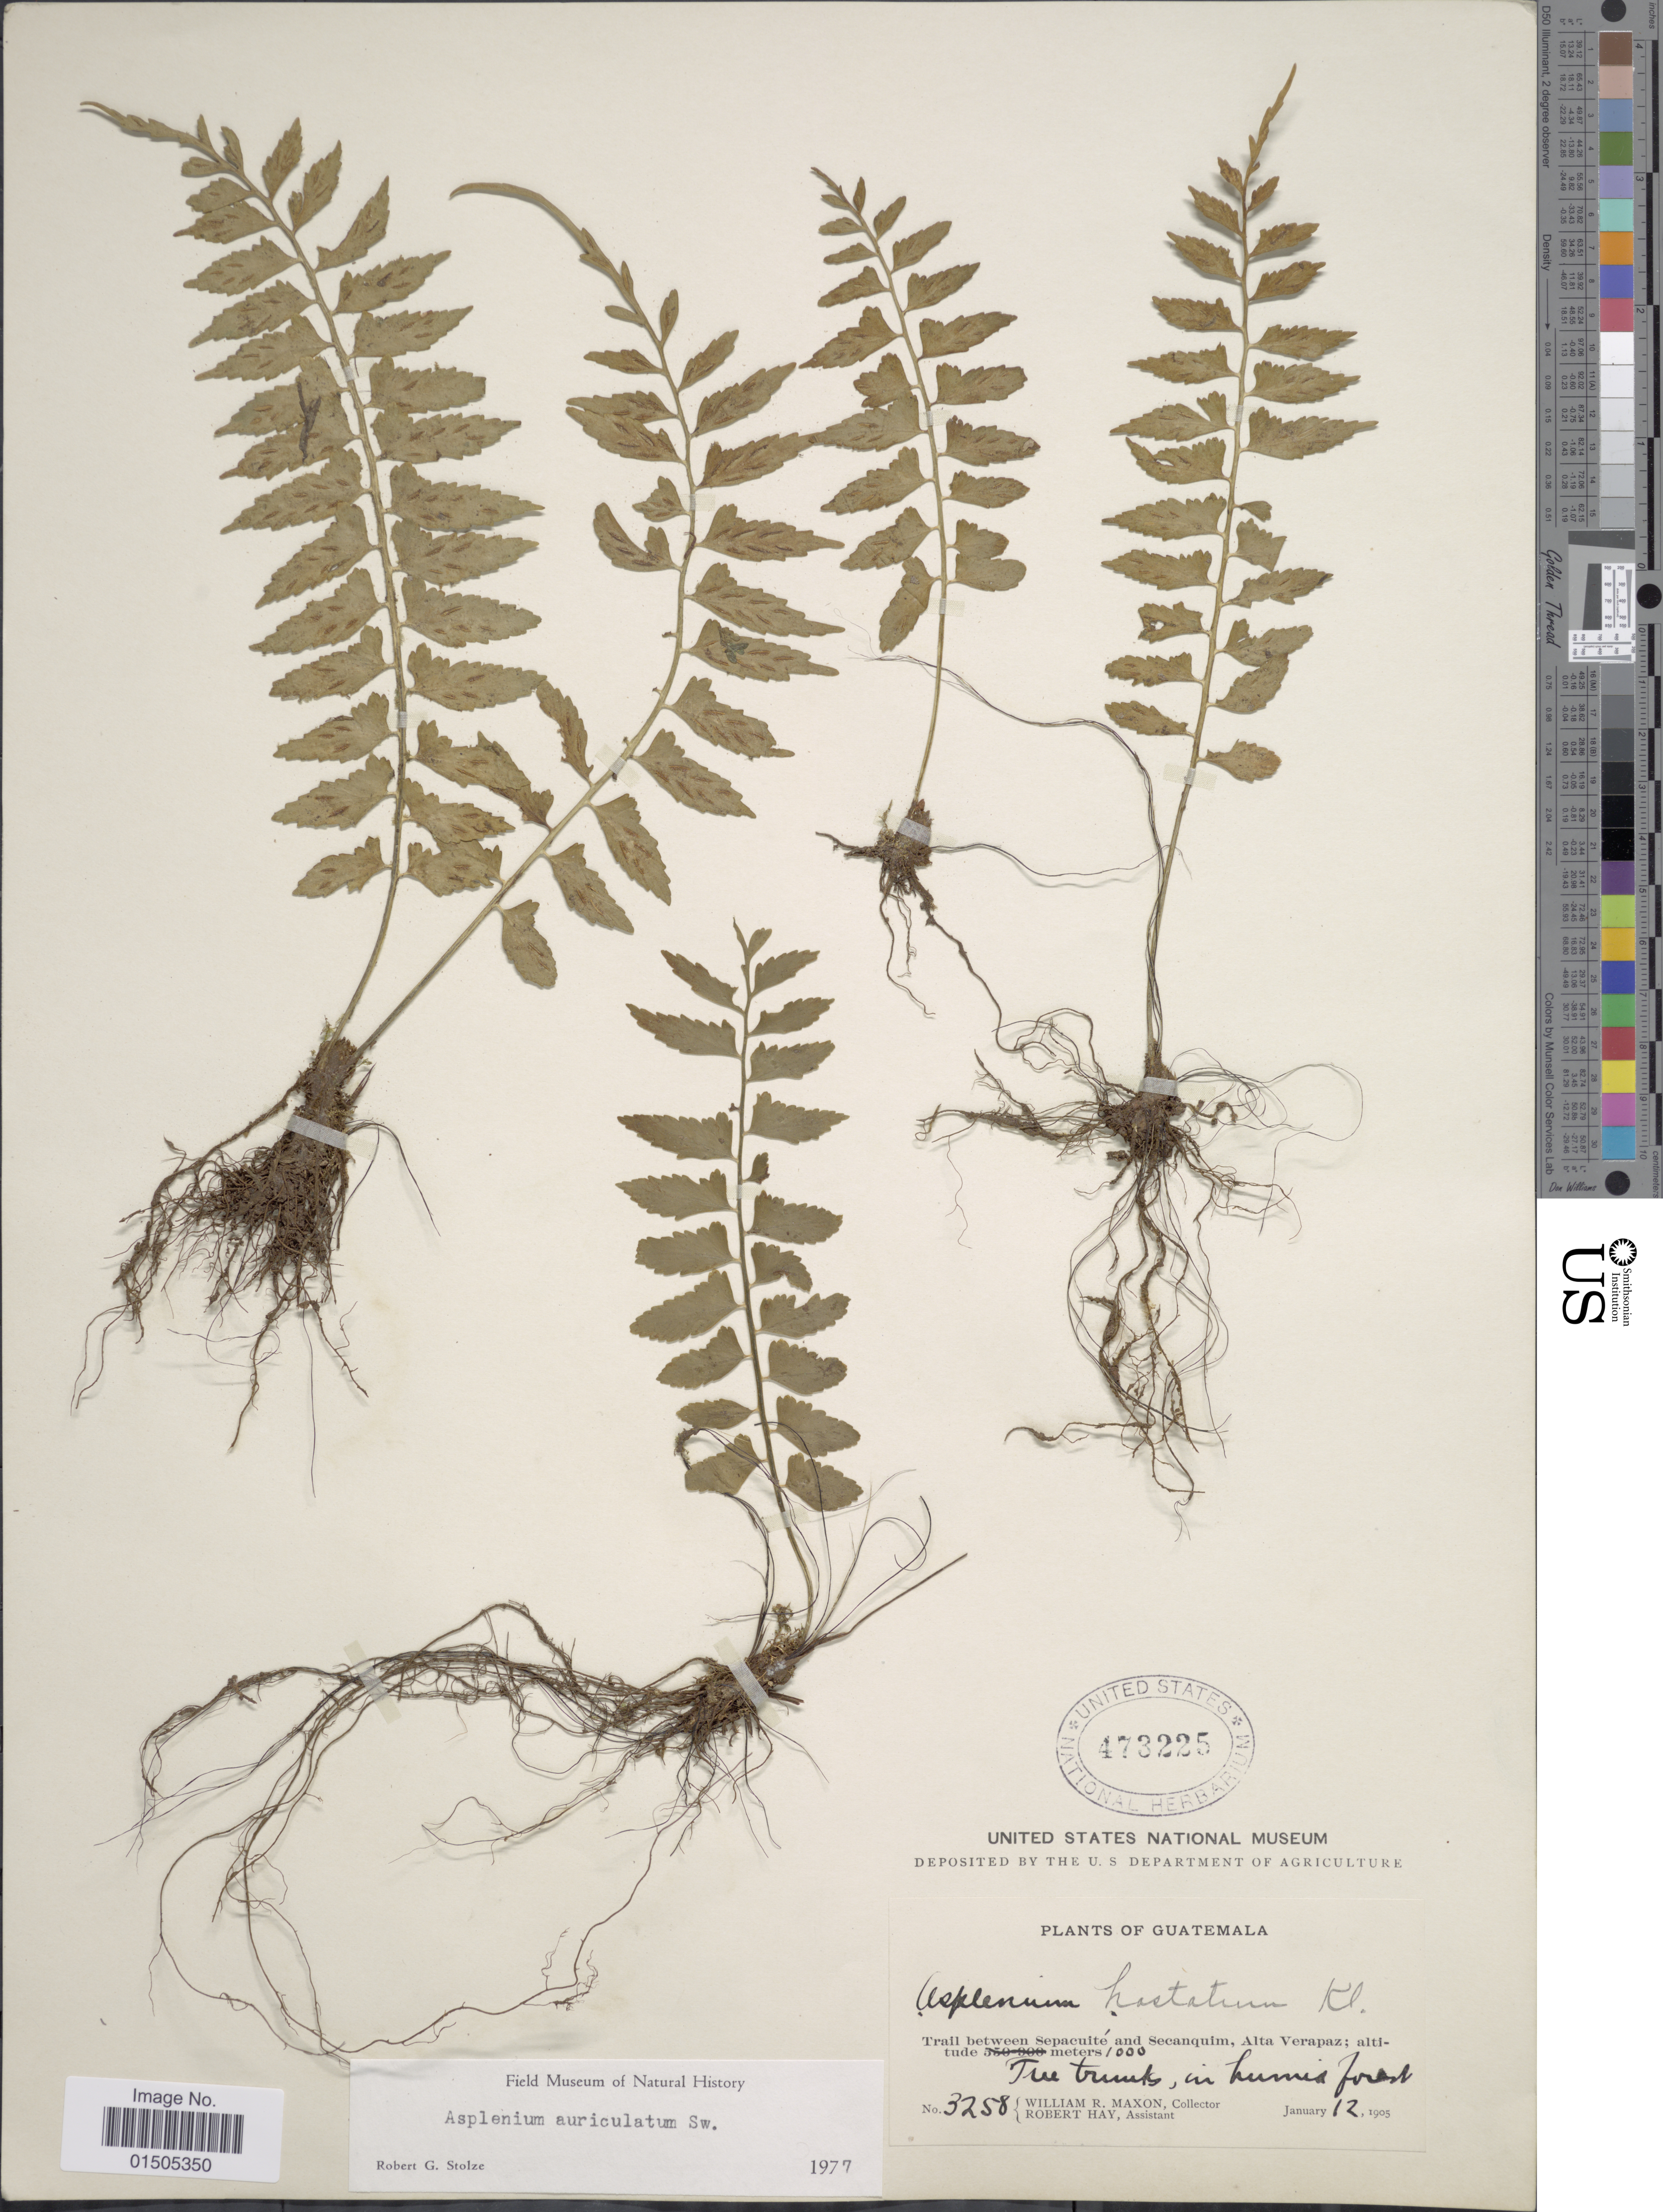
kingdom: Plantae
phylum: Tracheophyta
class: Polypodiopsida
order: Polypodiales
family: Aspleniaceae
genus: Asplenium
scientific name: Asplenium auriculatum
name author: Sw.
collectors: W. R. Maxon & R. H. Hay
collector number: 3258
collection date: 1905-01-12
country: Guatemala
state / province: Alta Verapaz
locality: Trail between Sepacuité and Secanquim.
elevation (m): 1000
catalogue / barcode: US 473225